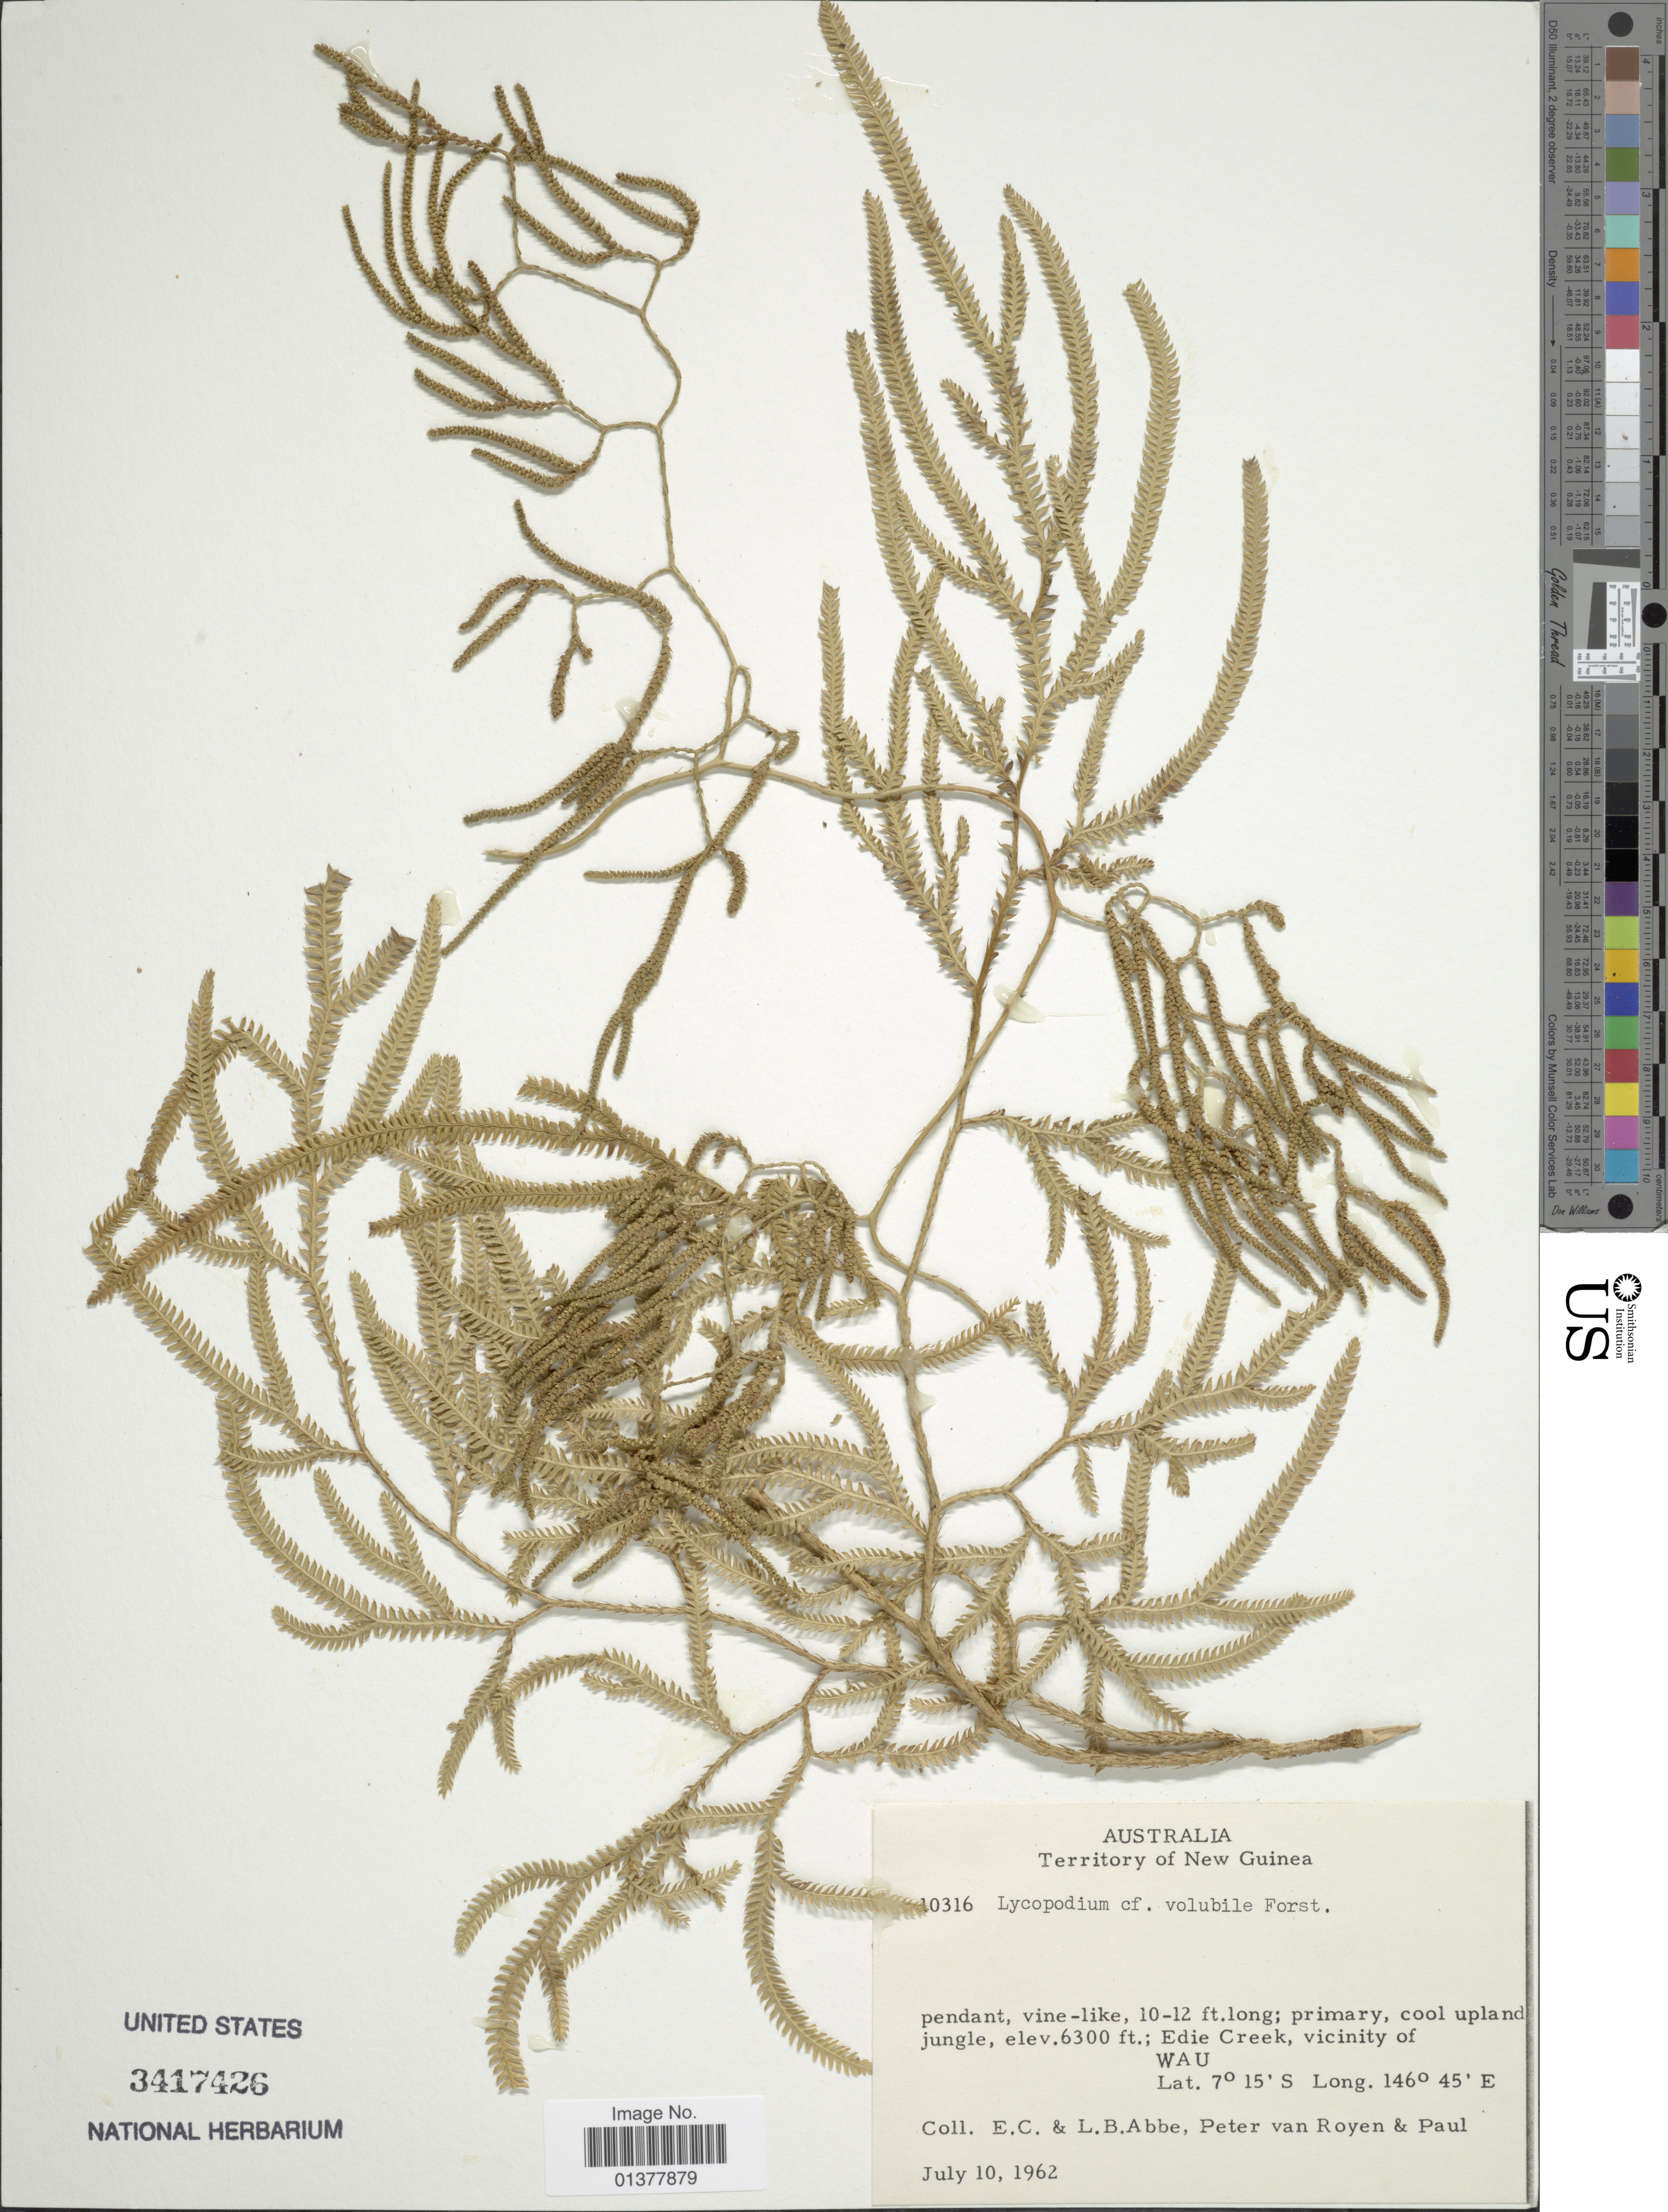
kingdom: Plantae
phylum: Tracheophyta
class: Lycopodiopsida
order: Lycopodiales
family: Lycopodiaceae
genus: Pseudodiphasium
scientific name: Pseudodiphasium volubile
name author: (G. Forst.) Holub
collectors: E. C. Abbe, L. B. Abbe, P. van Royan & -. Paul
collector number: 3417426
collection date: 1962-07-10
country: Papua New Guinea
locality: Cool upland jungle, Edie Creek, vicinity of Wau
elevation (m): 1920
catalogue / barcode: US 3417426